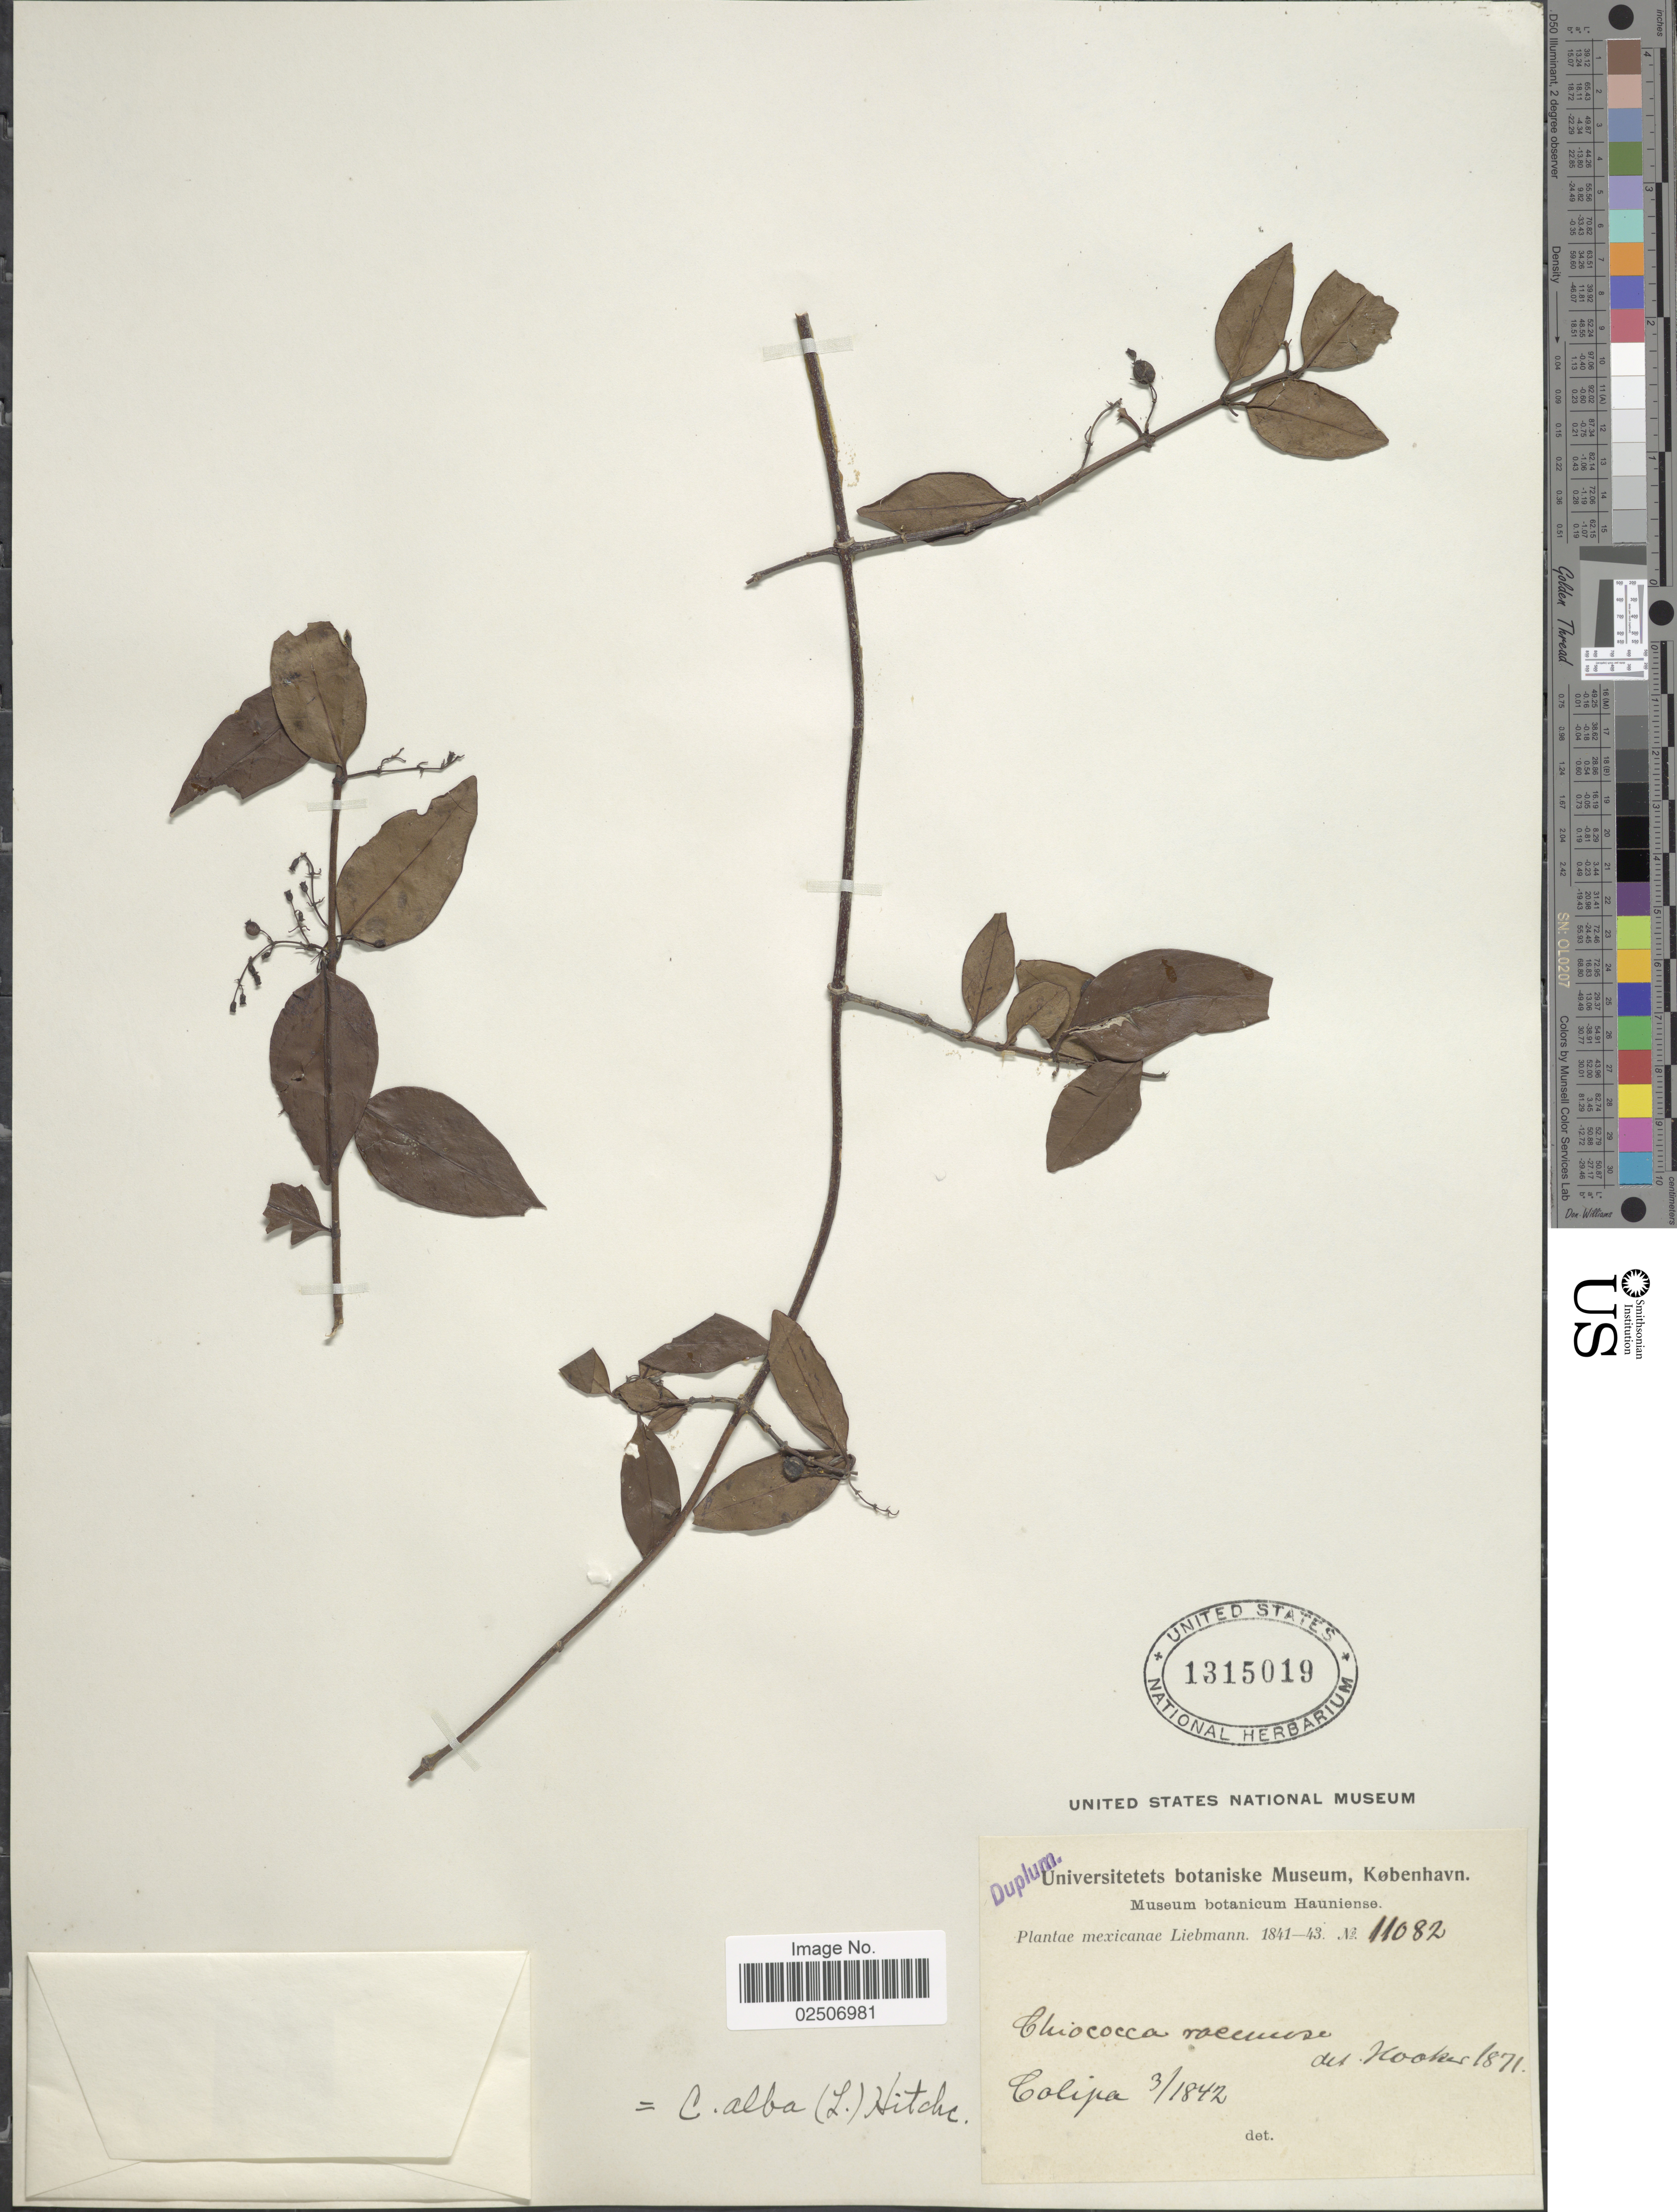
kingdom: Plantae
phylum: Tracheophyta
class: Magnoliopsida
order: Gentianales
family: Rubiaceae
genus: Chiococca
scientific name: Chiococca alba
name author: (L.) Hitchc.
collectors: Liebmann, --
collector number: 11082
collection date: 1842-03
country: Mexico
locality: Colipa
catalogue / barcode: US 1315019